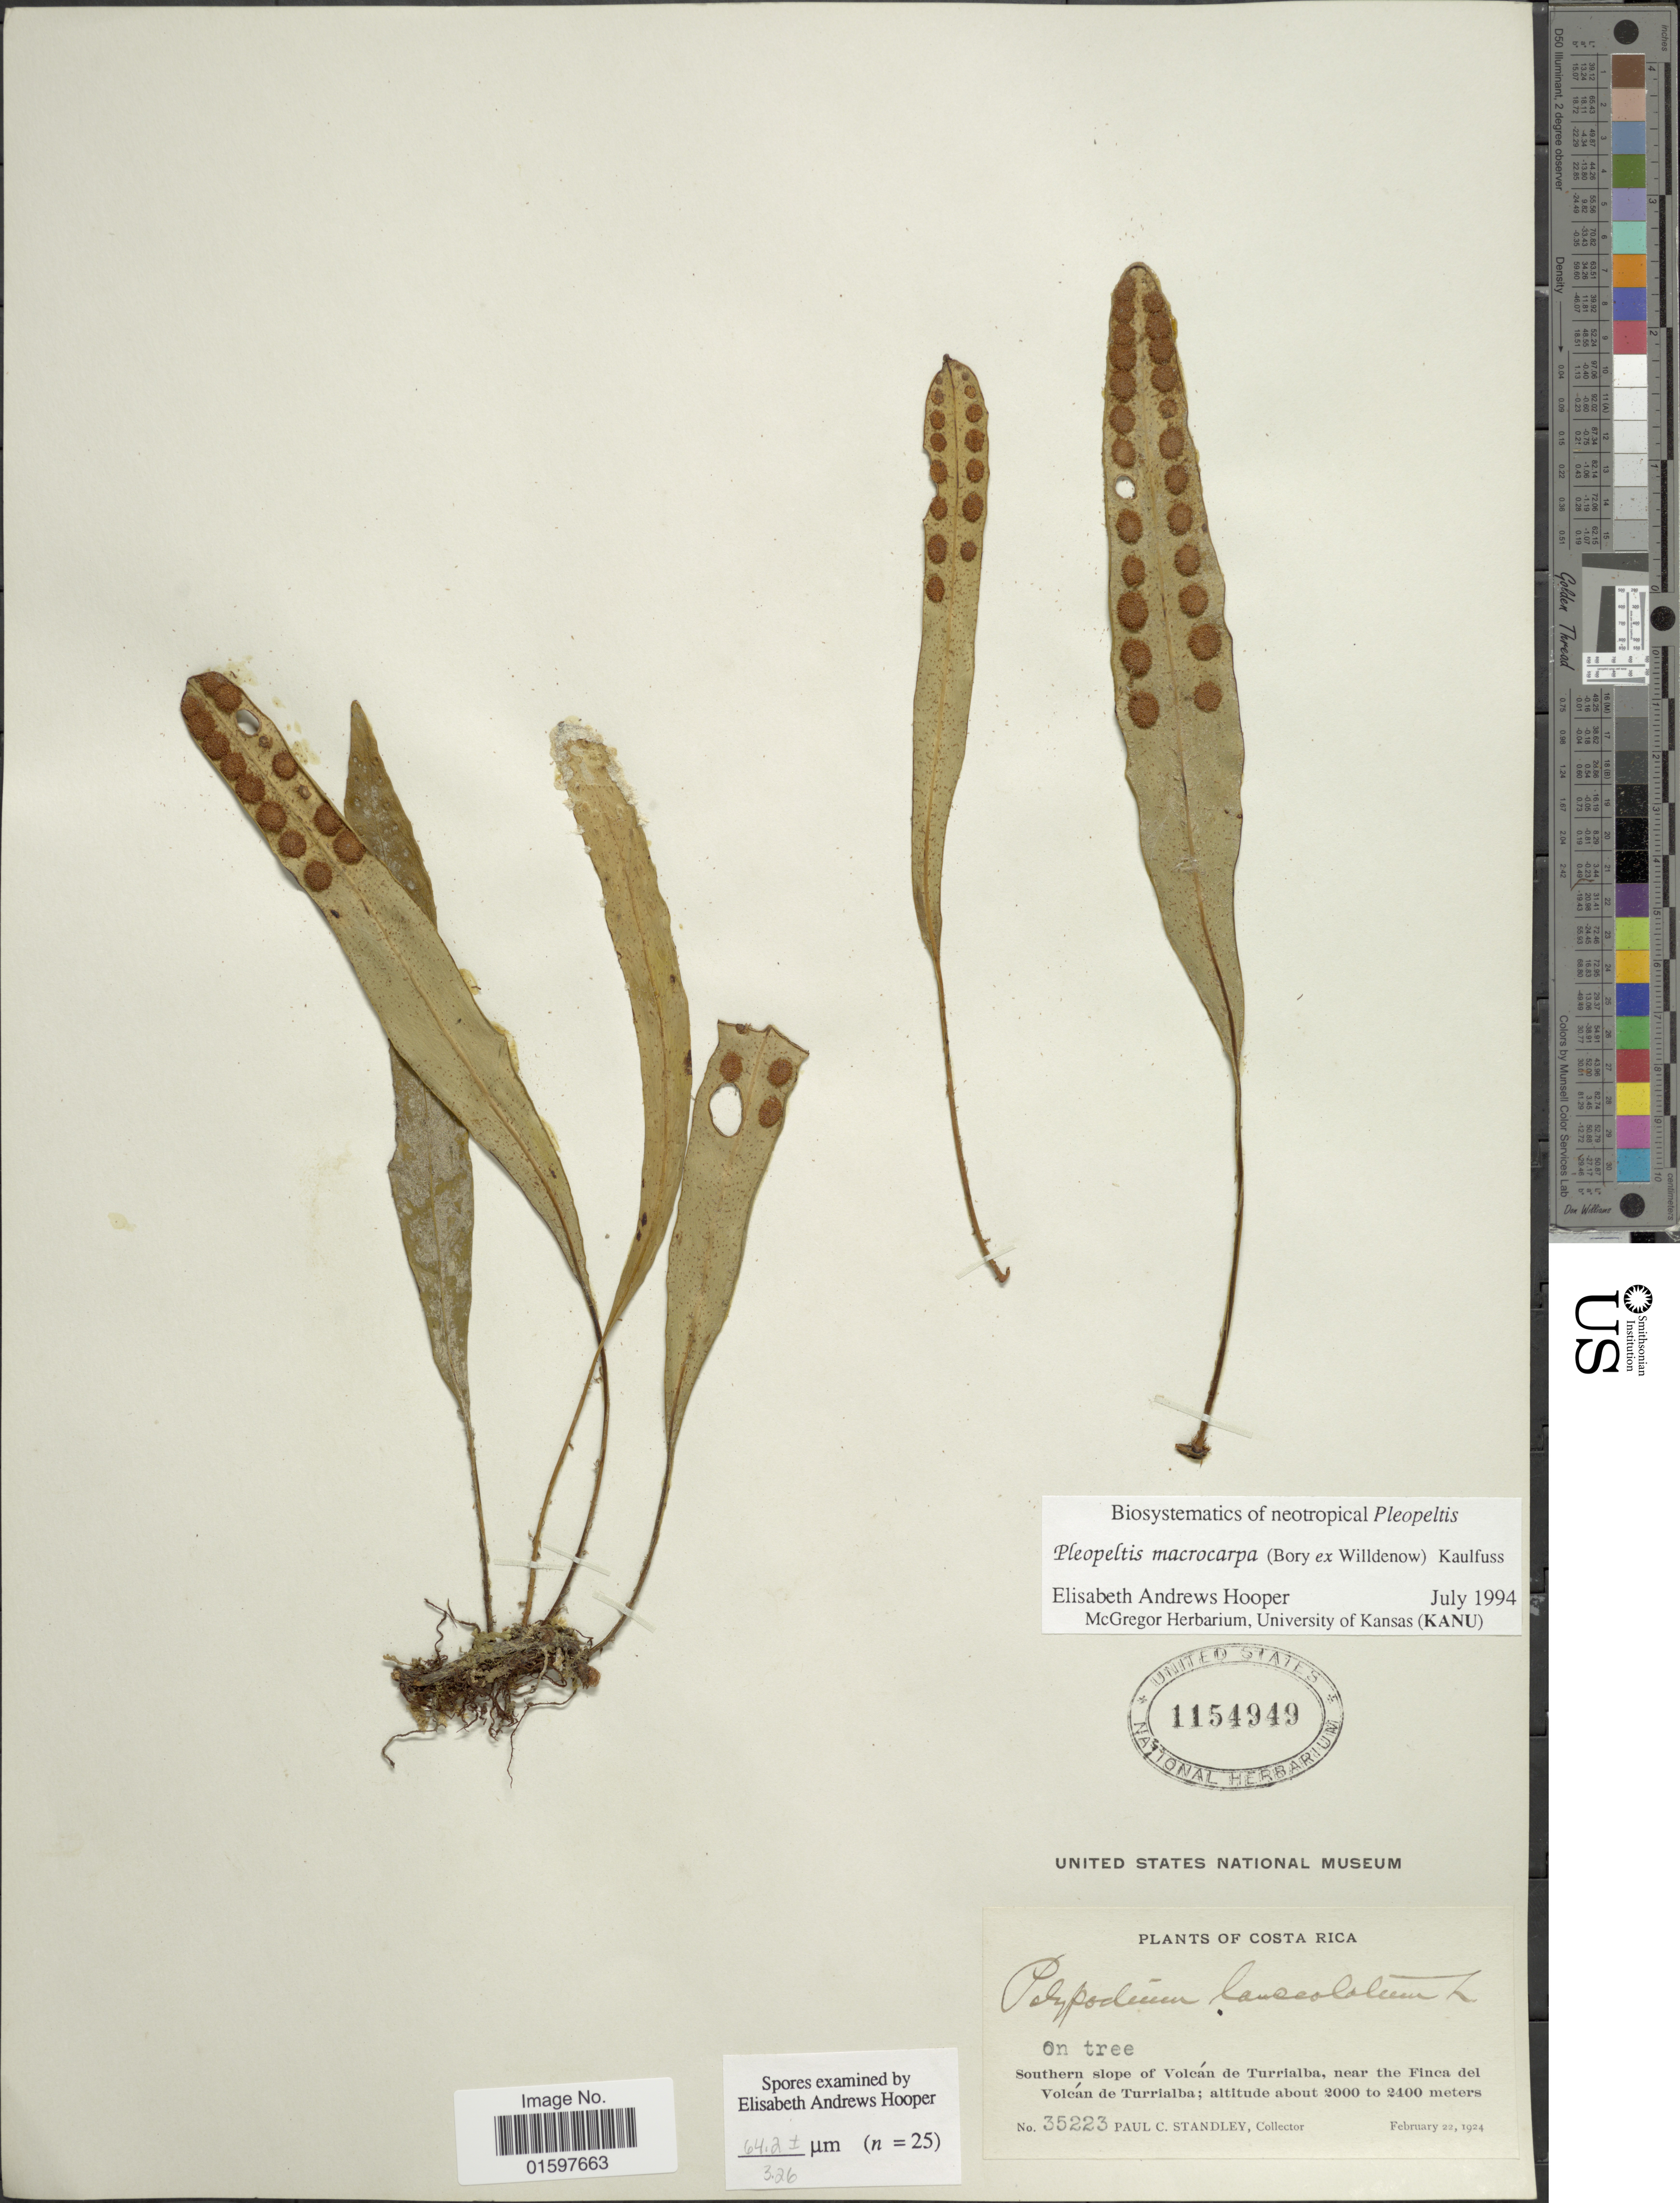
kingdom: Plantae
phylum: Tracheophyta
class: Polypodiopsida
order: Polypodiales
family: Polypodiaceae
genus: Pleopeltis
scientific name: Pleopeltis lanceolata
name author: Kaulf.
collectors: P. C. Standley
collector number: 35223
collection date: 1924-02-22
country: Costa Rica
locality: On tree, southern slope of Volcán de Turrialba, near the Finca del Volcán de Turrialba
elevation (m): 2000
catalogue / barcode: US 1154949